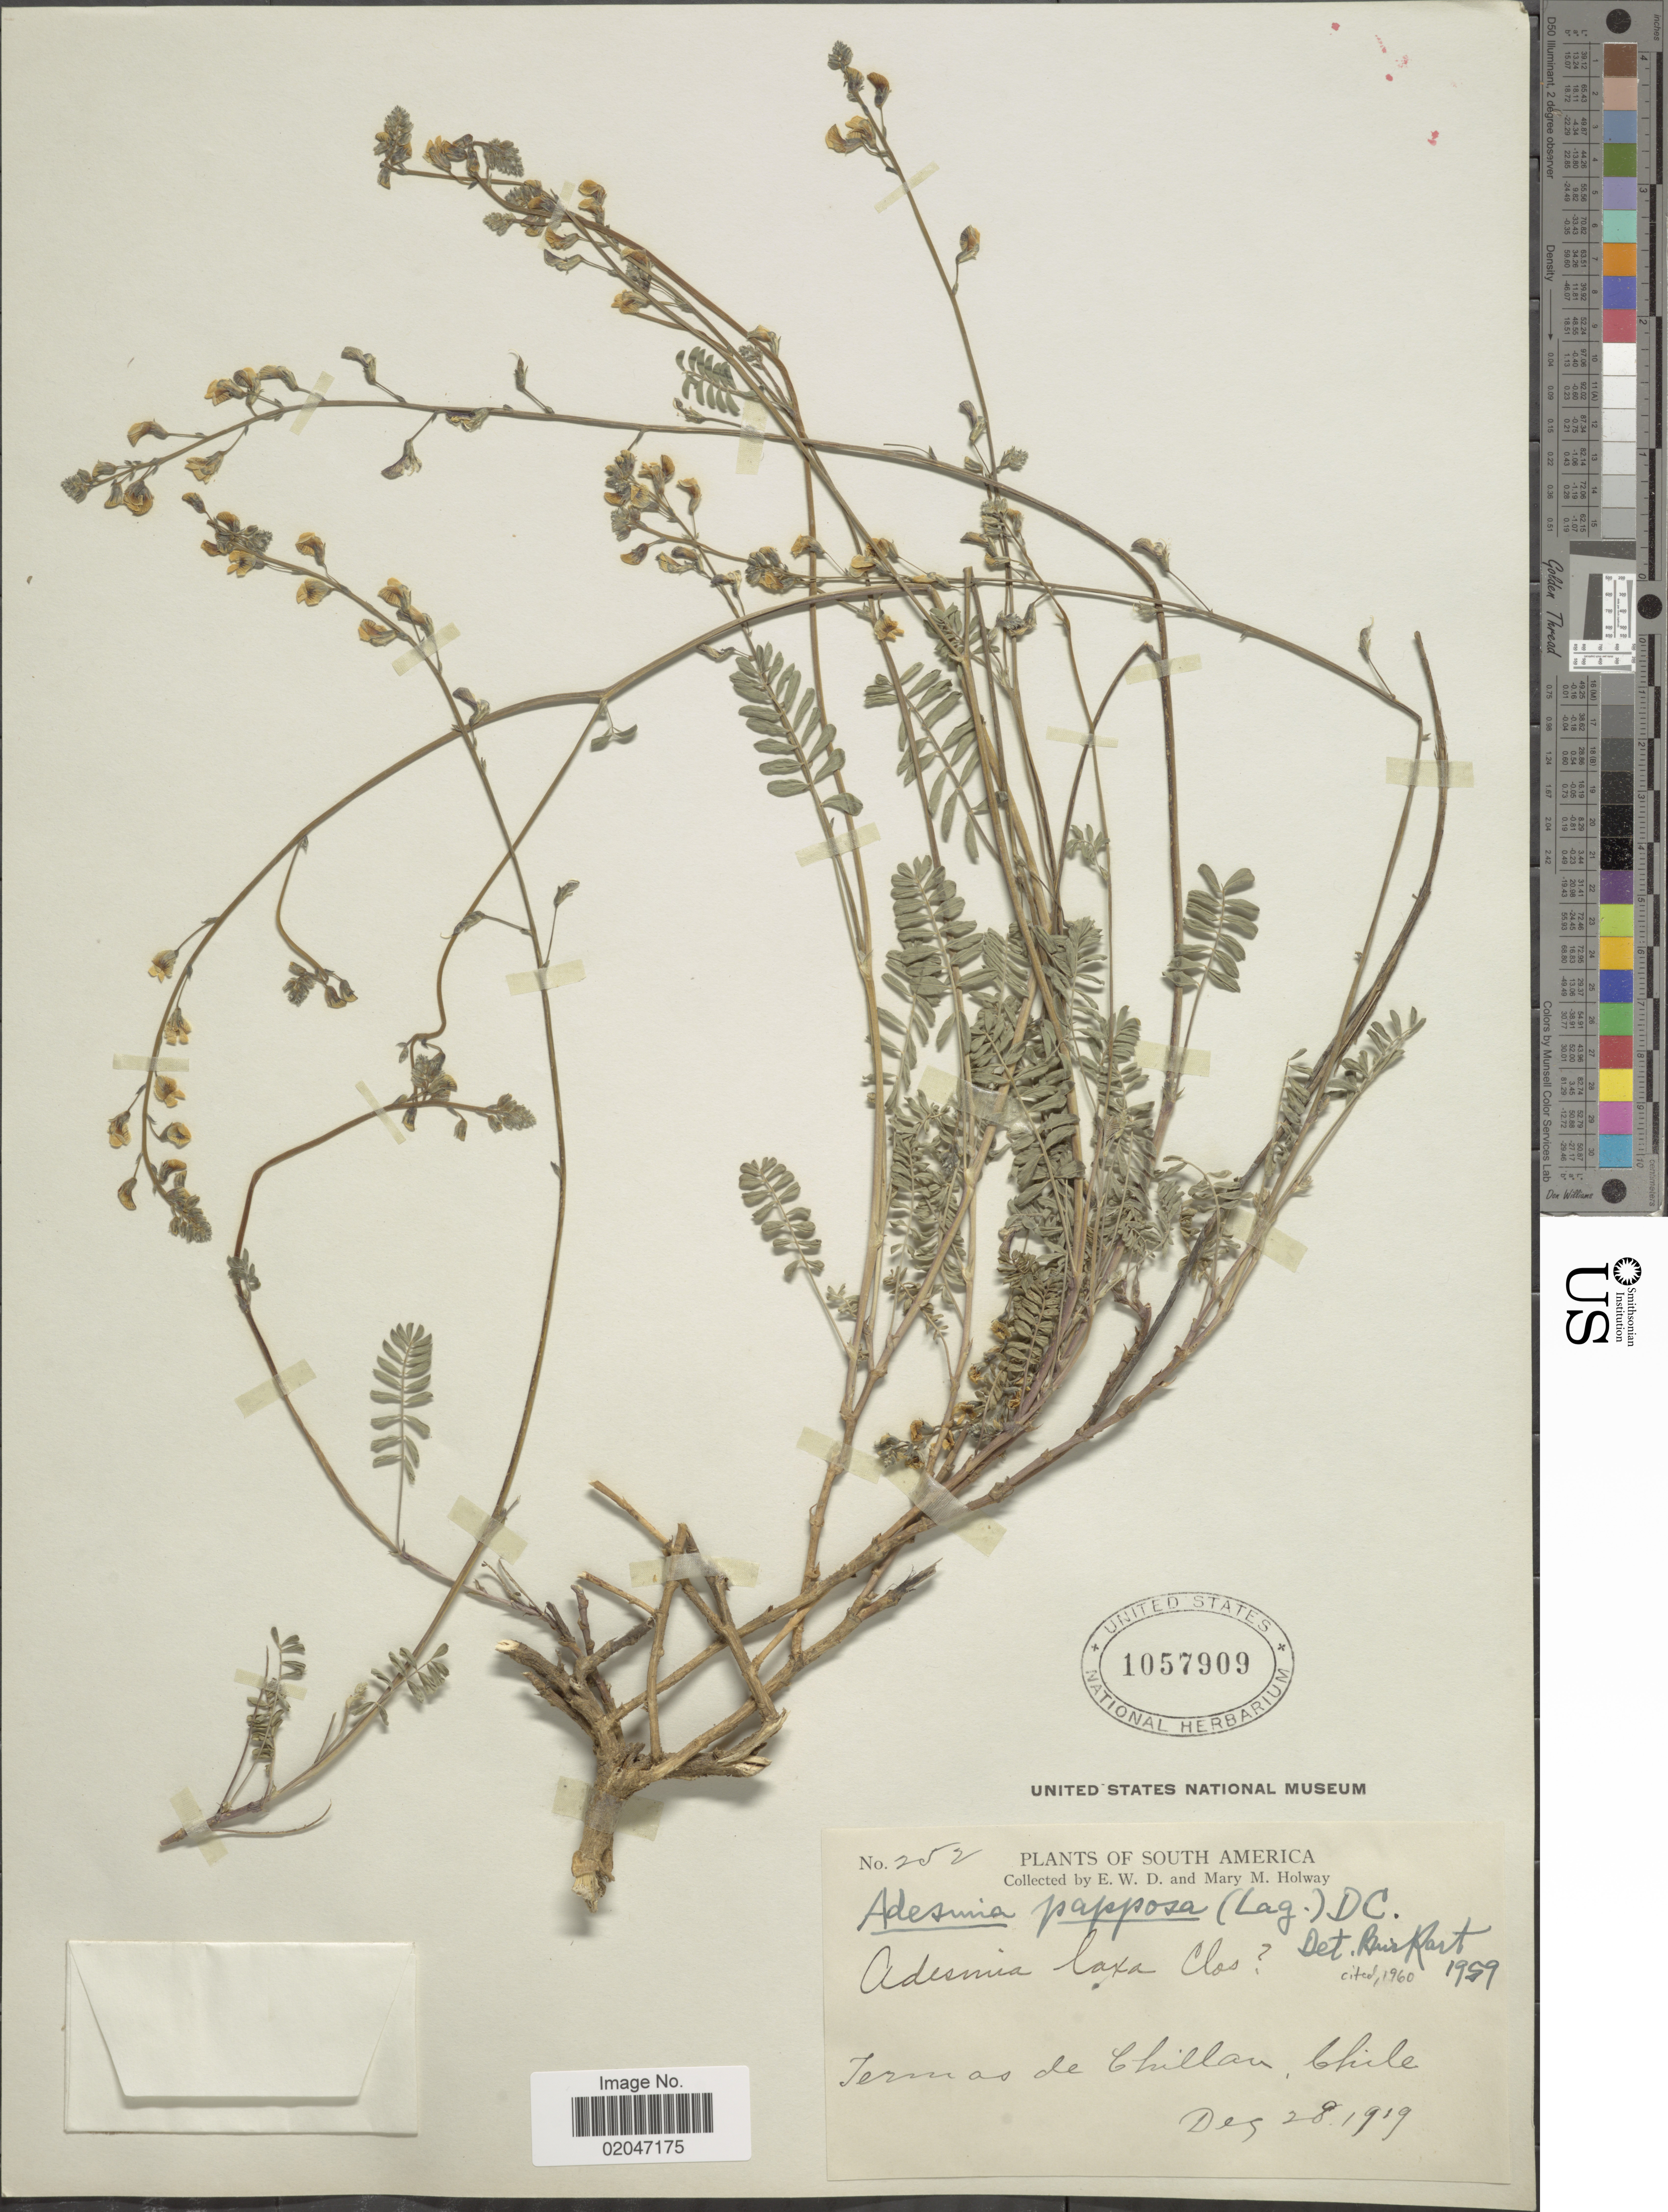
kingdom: Plantae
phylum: Tracheophyta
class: Magnoliopsida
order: Fabales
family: Fabaceae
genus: Adesmia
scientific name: Adesmia papposa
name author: (Lag.) DC.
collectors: E. W. D. Holway & M. M. Holway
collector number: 252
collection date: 1919-12-28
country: Chile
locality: Jermas de Chillan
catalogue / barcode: US 1057909